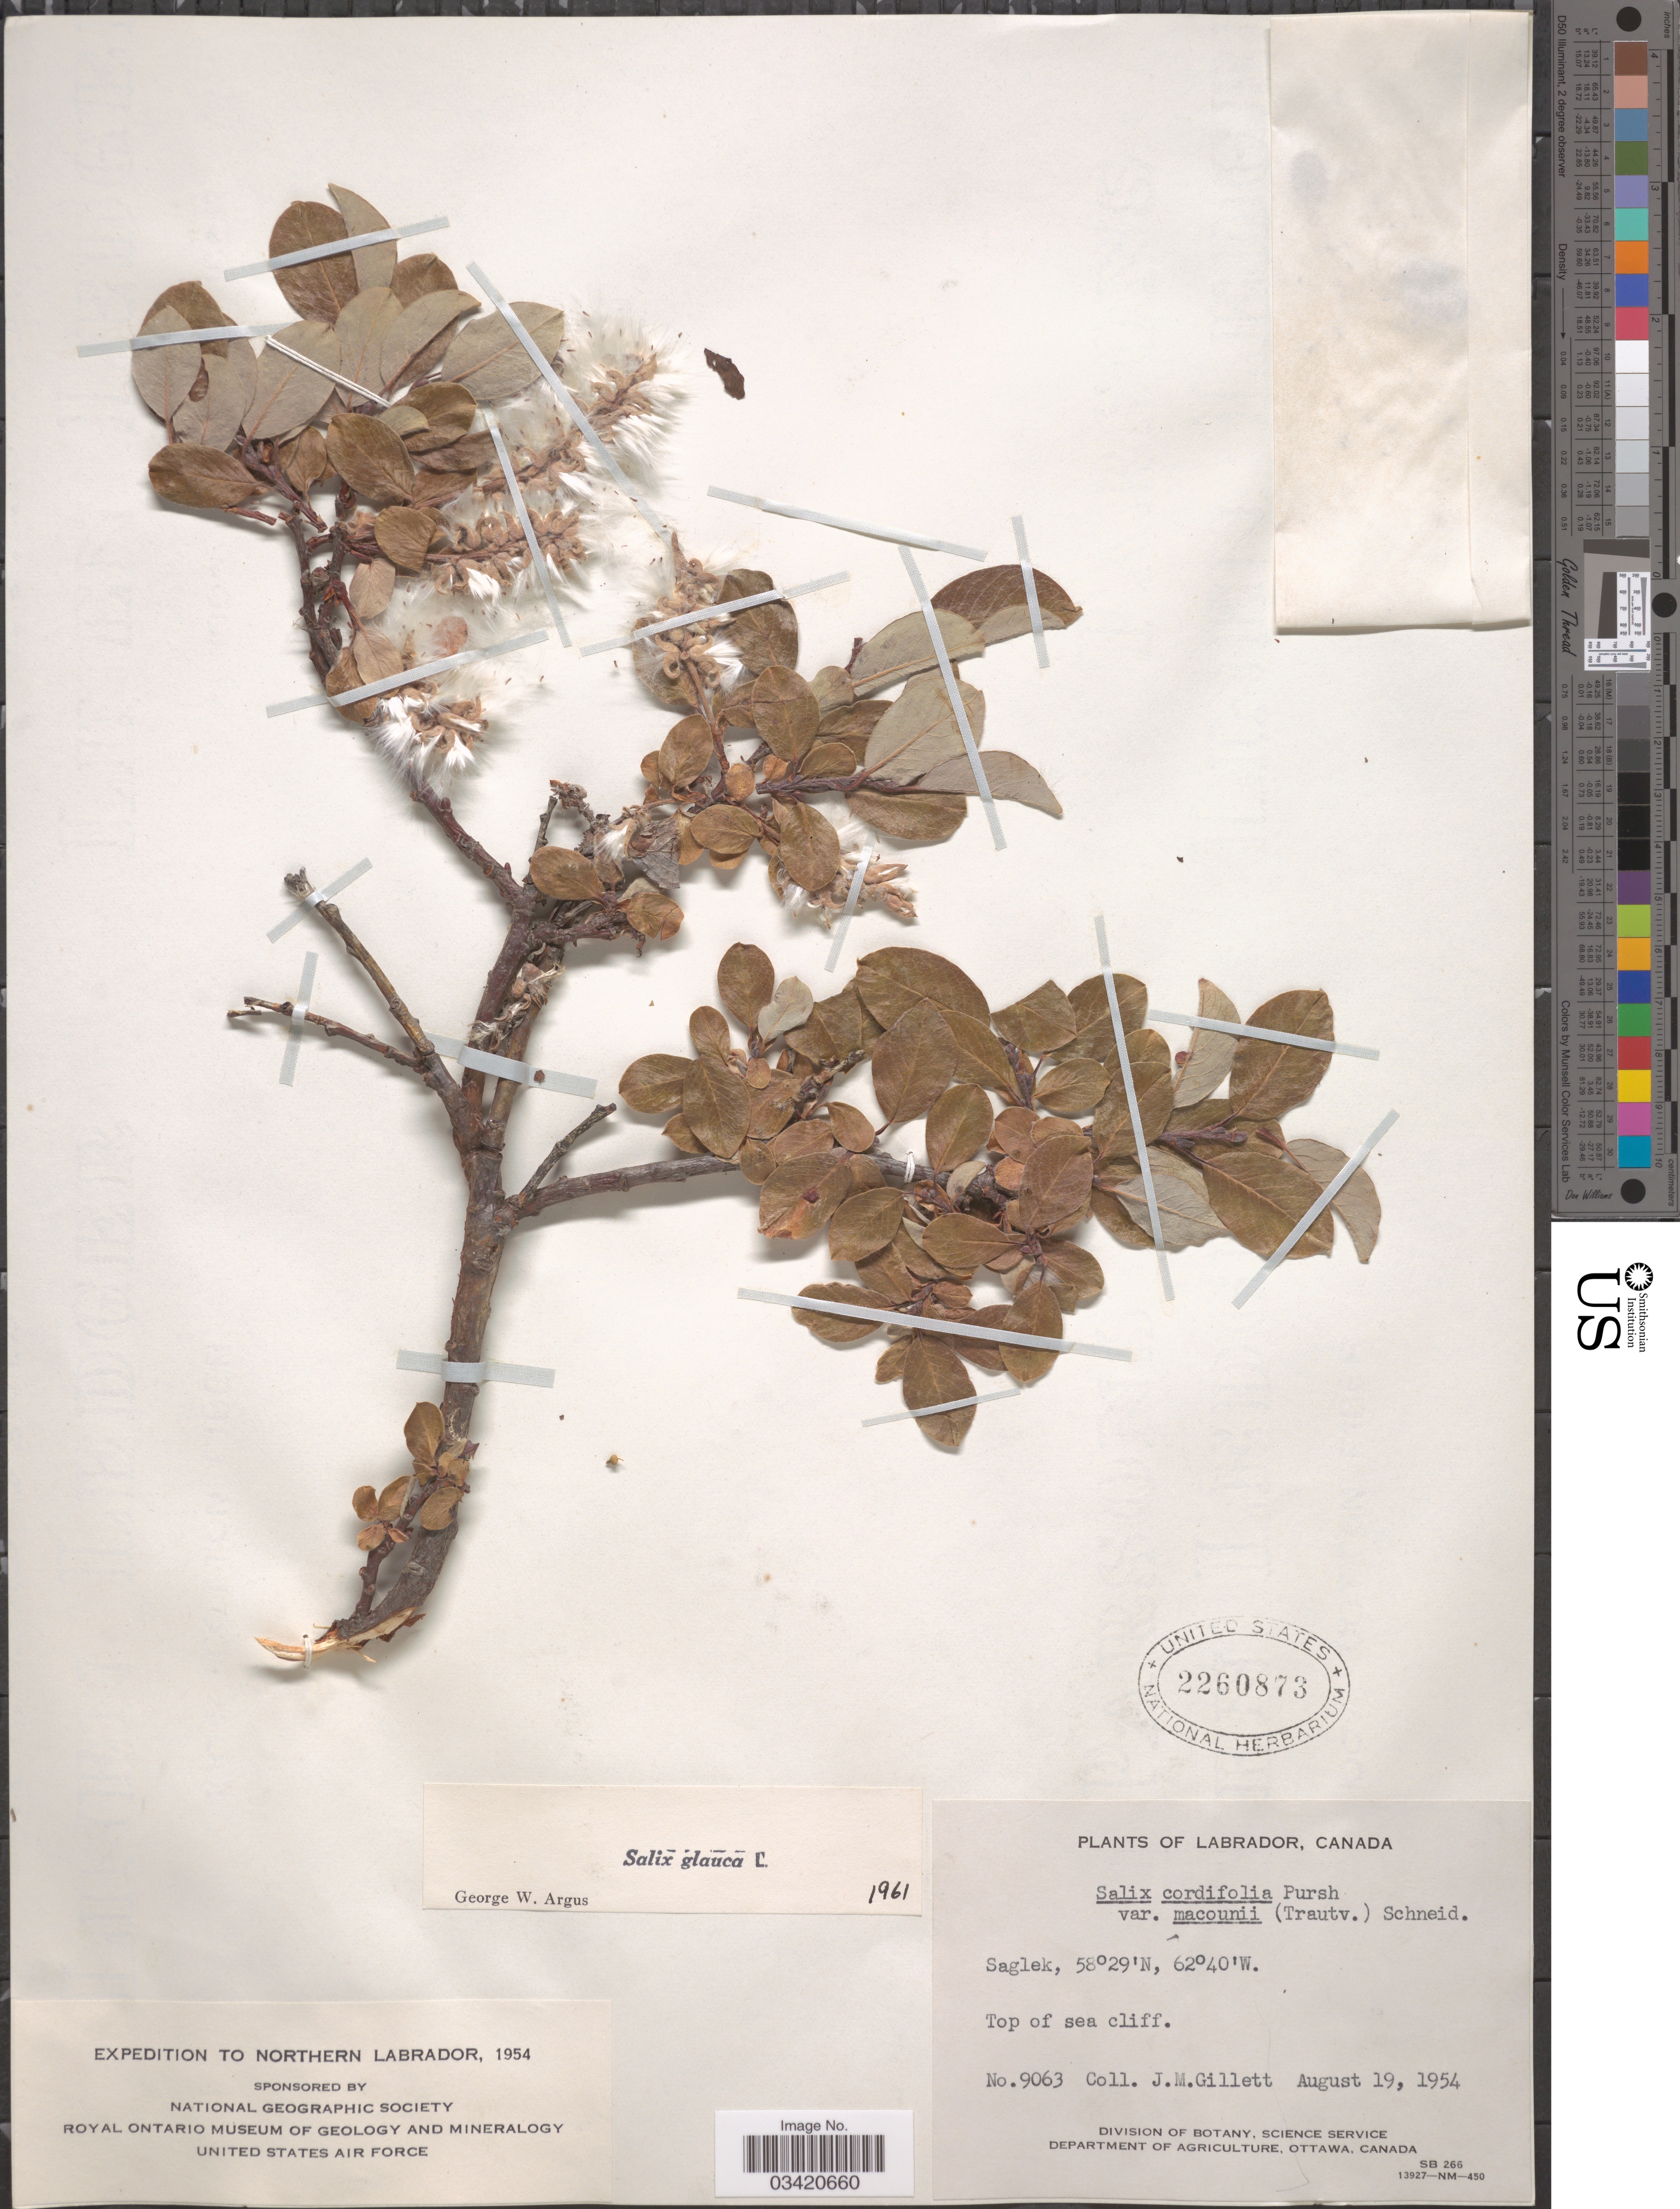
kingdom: Plantae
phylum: Tracheophyta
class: Magnoliopsida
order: Malpighiales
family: Salicaceae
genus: Salix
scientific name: Salix glauca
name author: L.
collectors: J. M. Gillett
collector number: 9063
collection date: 1954-08-19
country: Canada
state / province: Newfoundland and Labrador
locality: Northern Labrador. Saglek.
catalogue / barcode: US 2260873